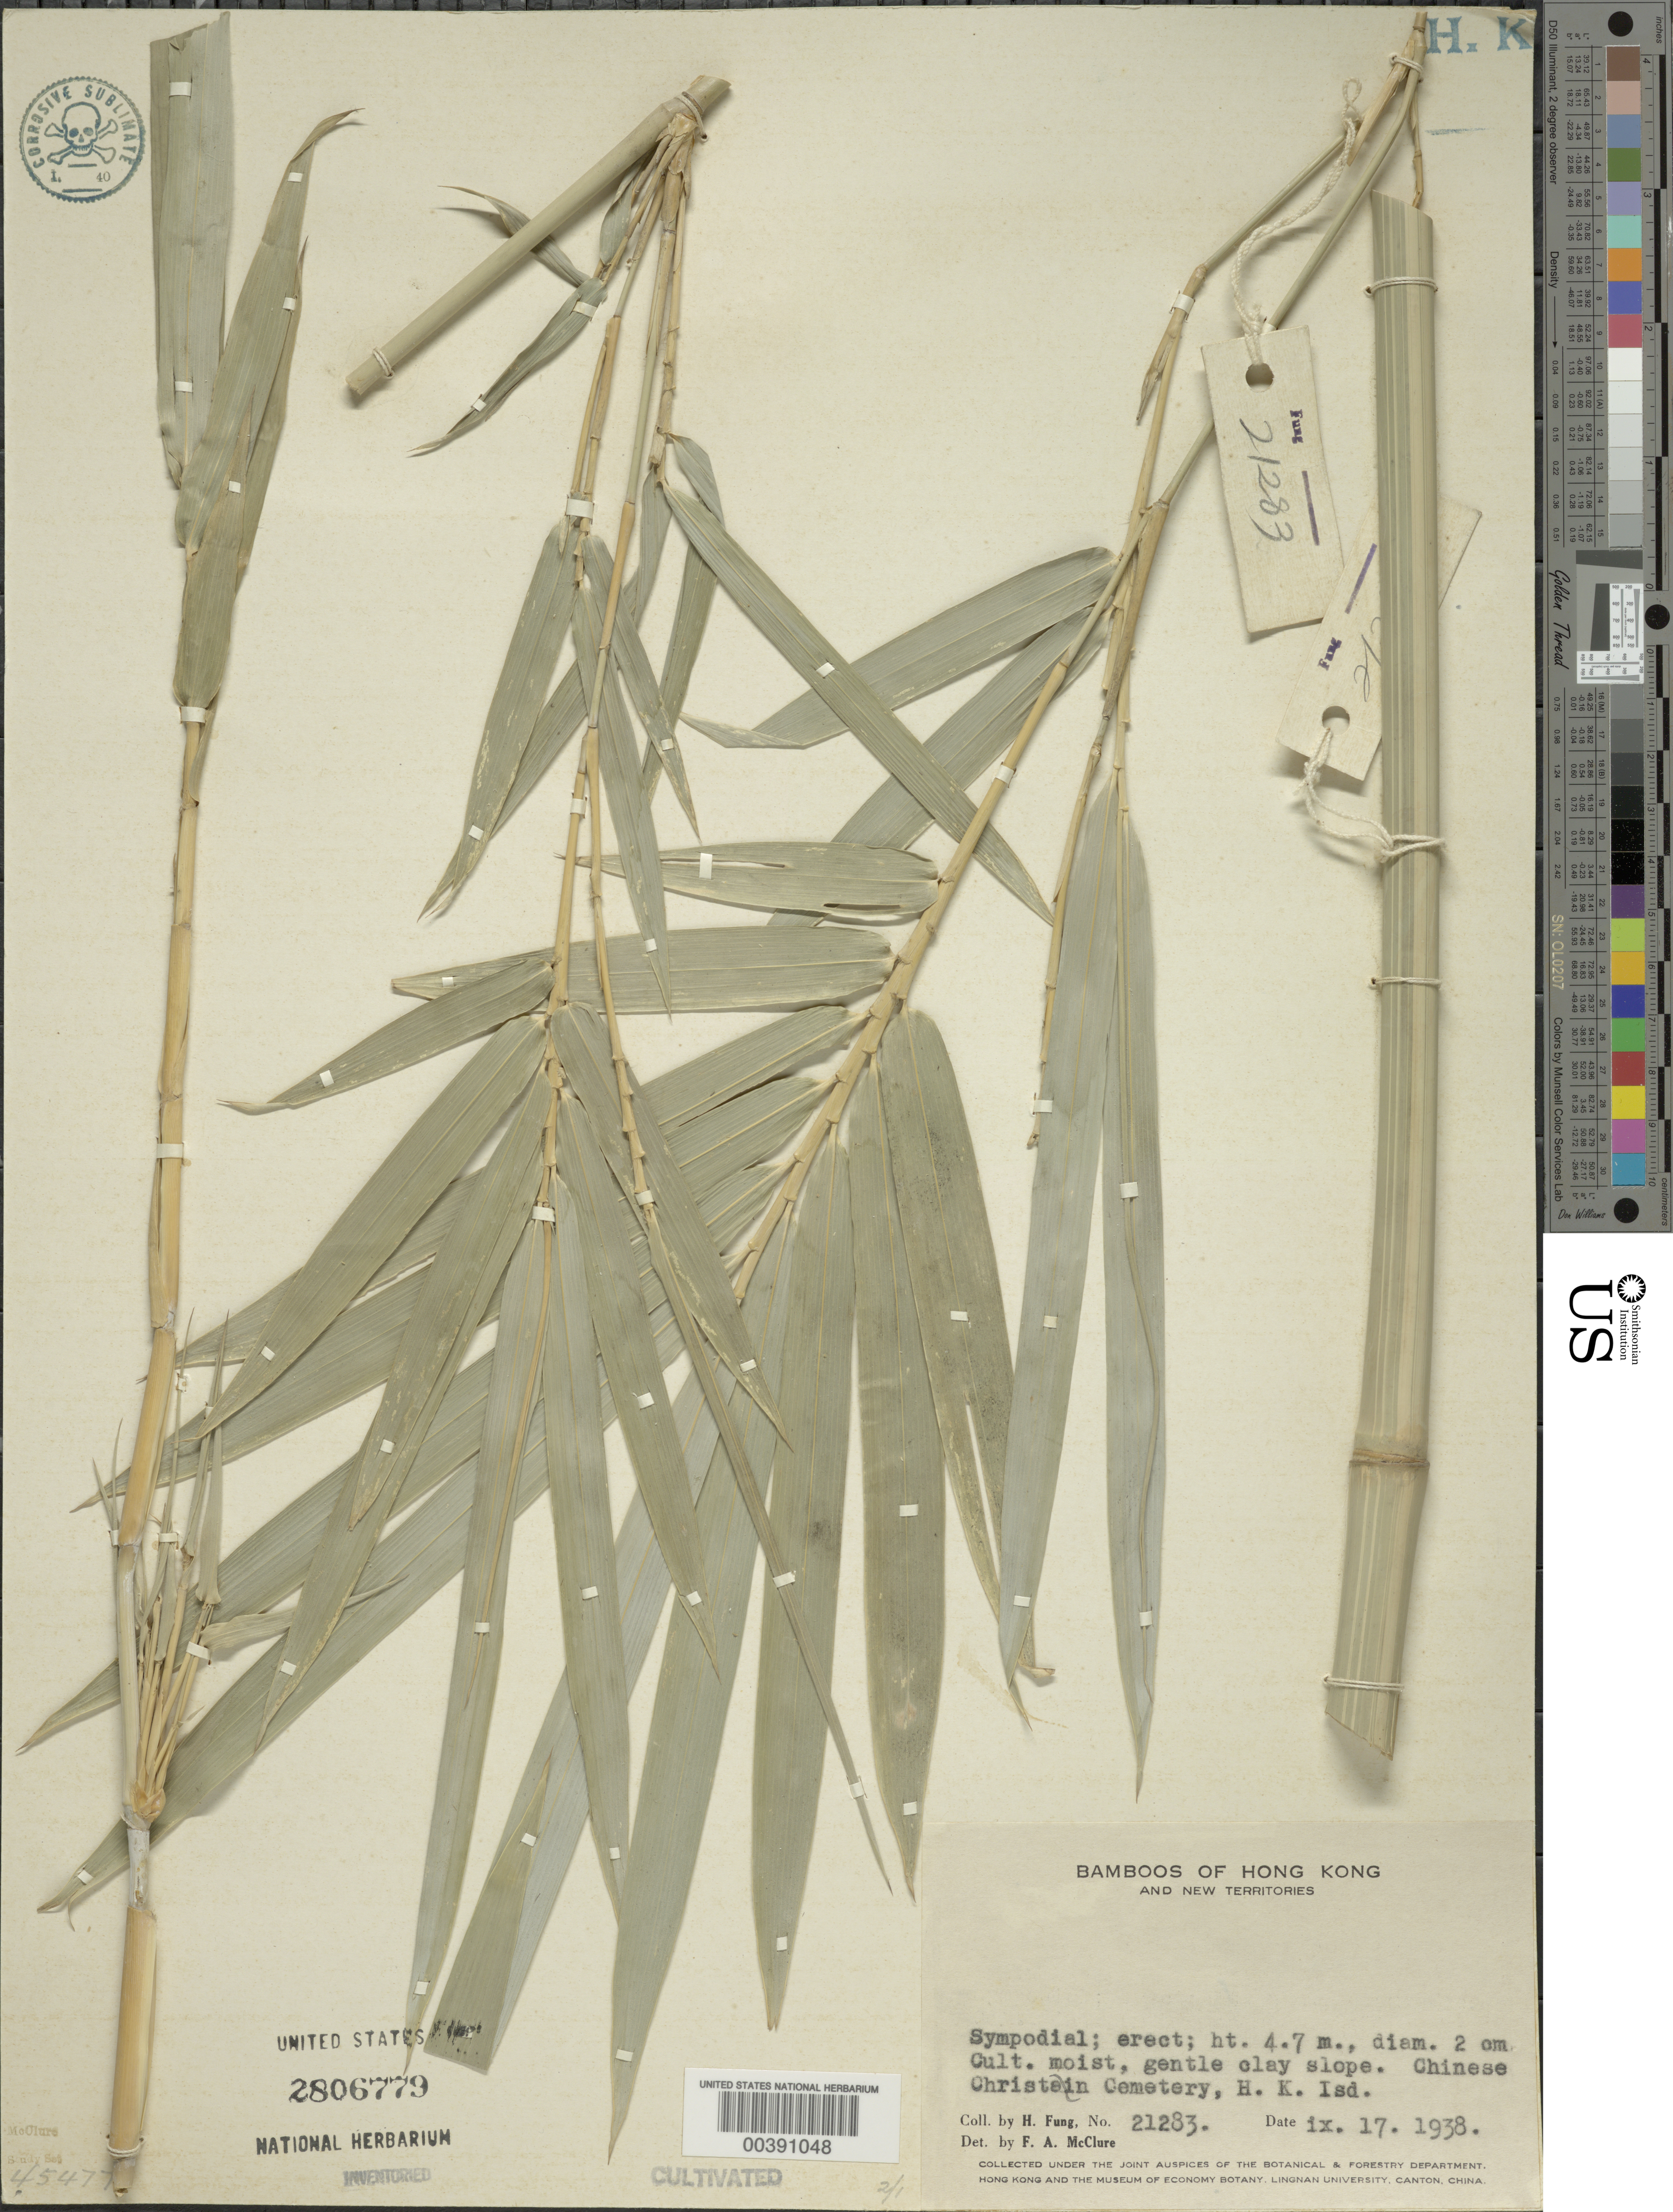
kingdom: Plantae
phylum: Tracheophyta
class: Liliopsida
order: Poales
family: Poaceae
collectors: H. L. Fung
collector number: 21283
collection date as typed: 17 Sep 1938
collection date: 1938-09-17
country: China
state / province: Hong Kong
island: Hong Kong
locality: Chinese christian cemetery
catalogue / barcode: US 2806779